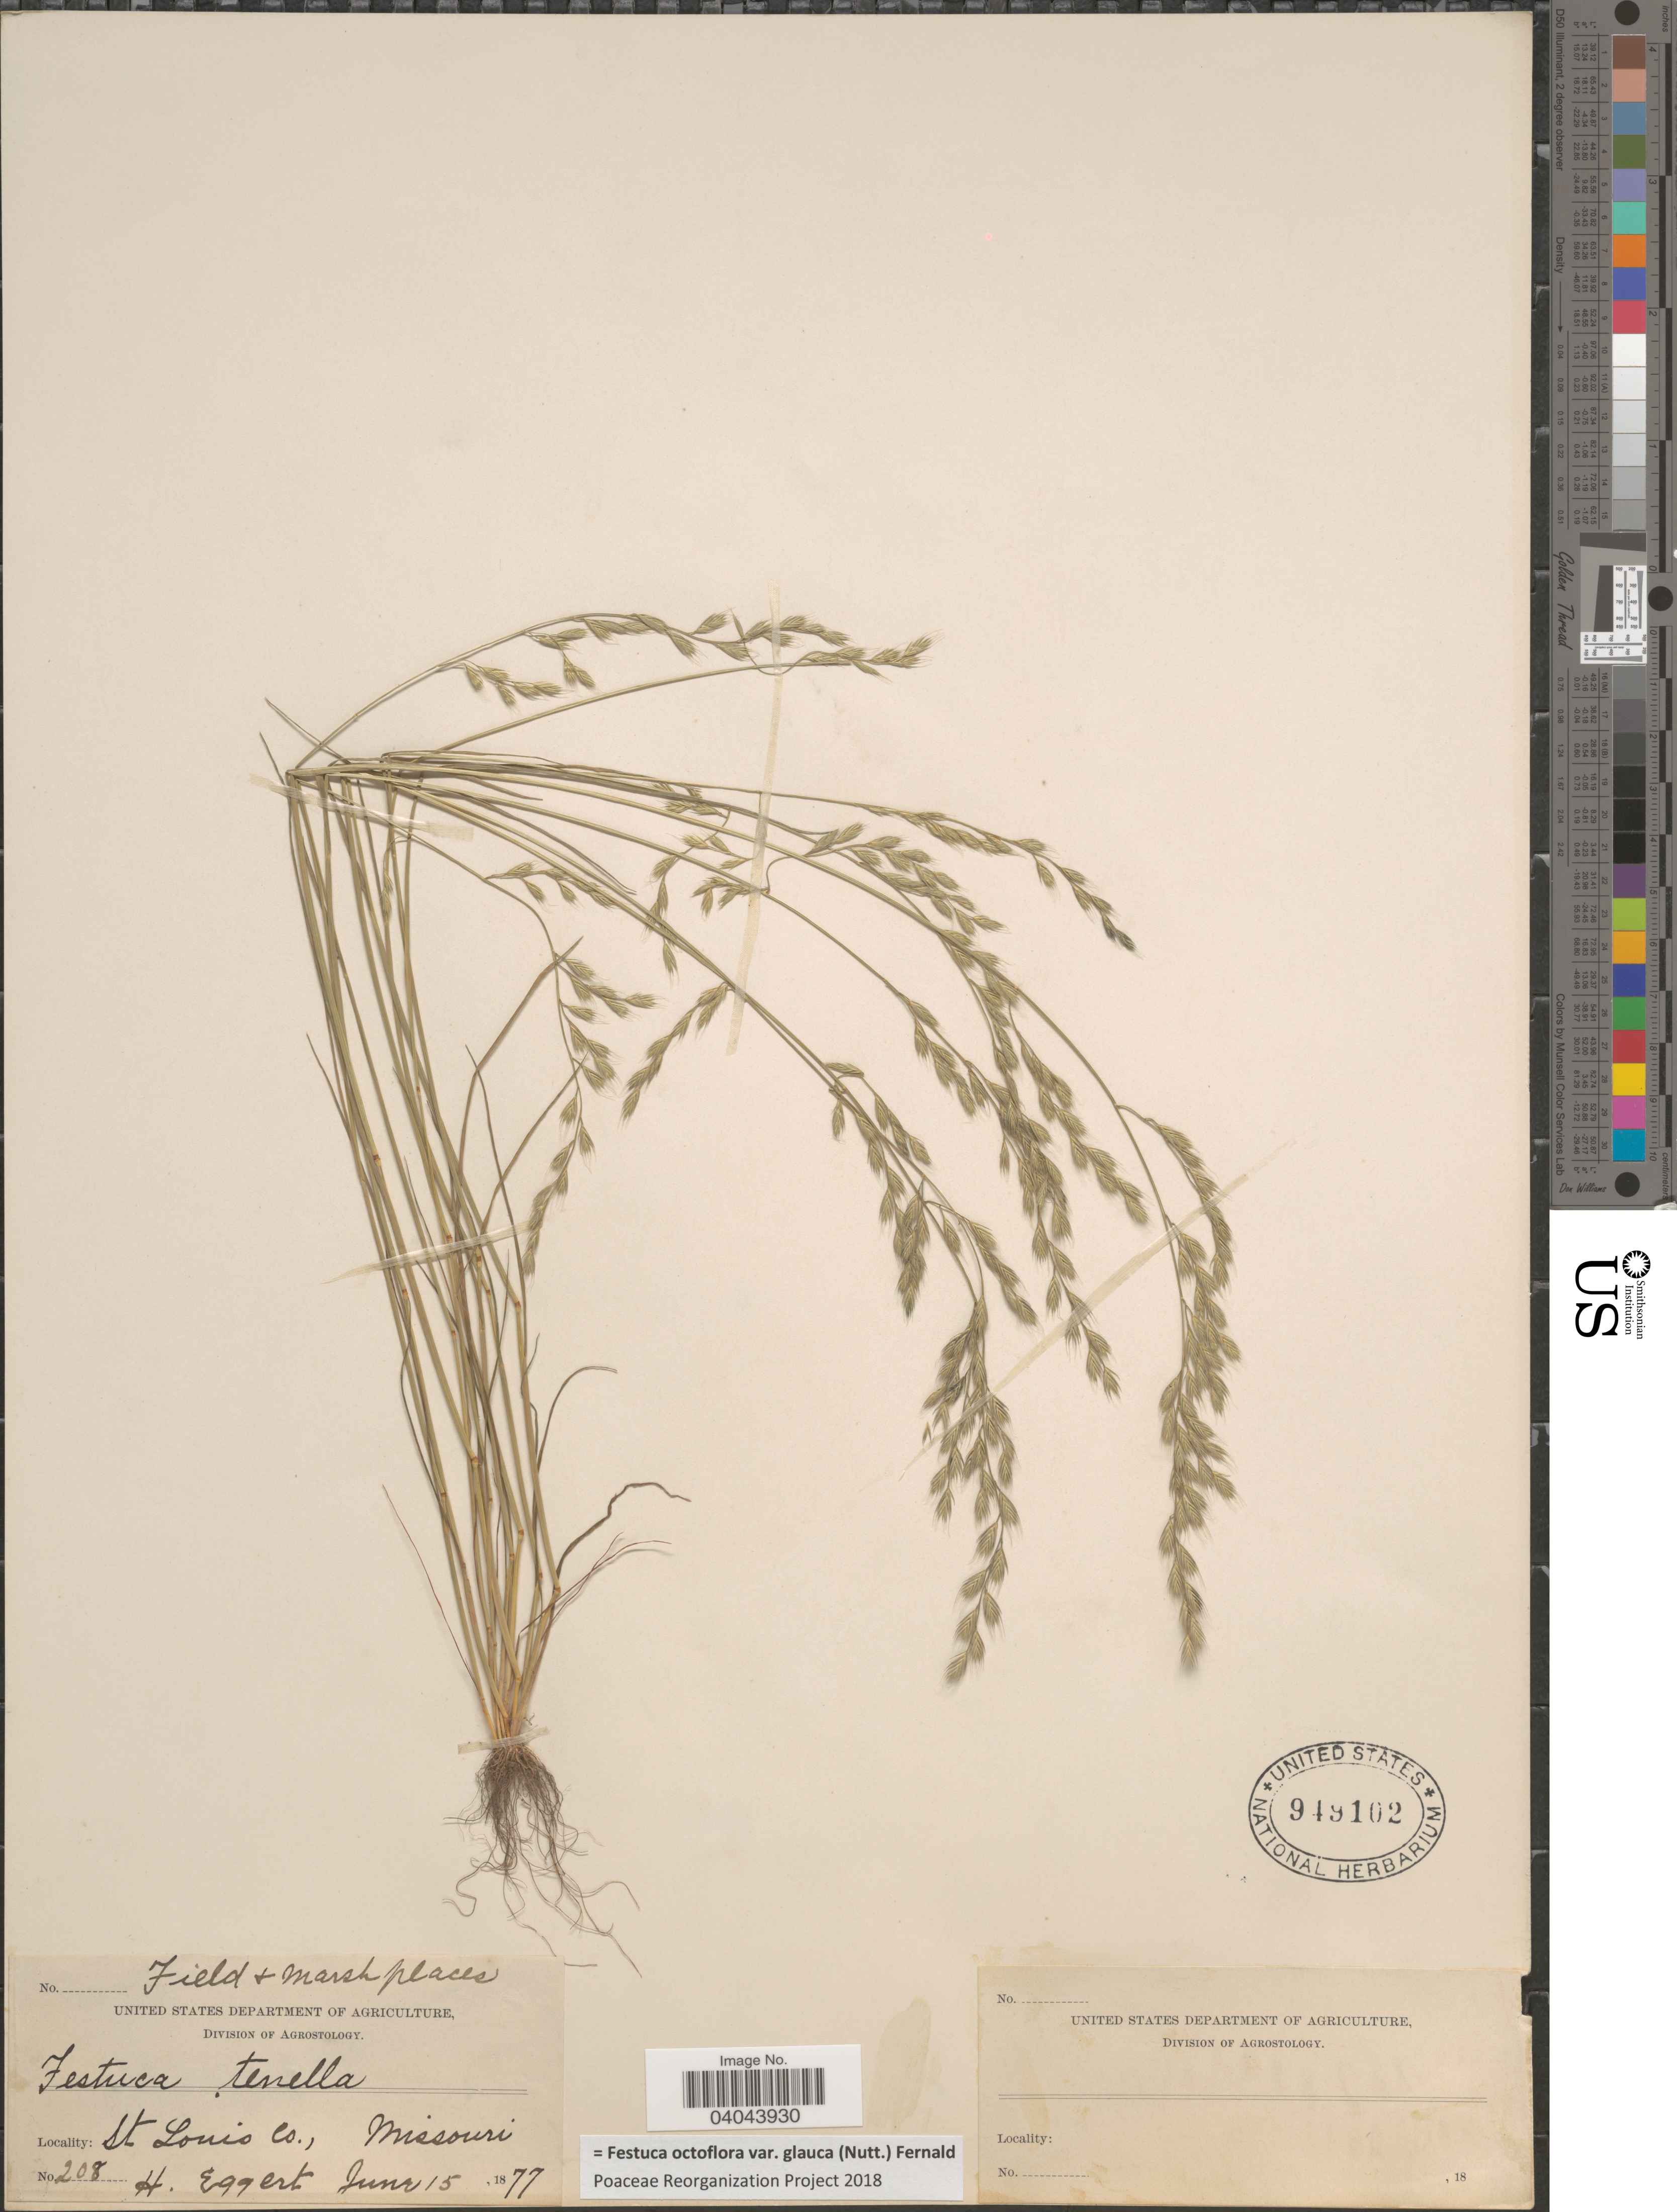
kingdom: Plantae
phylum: Tracheophyta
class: Liliopsida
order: Poales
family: Poaceae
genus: Festuca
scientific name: Festuca octoflora var. glauca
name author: (Nutt.) Fernald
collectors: H. Eggert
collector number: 208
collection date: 1877-06-15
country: United States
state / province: Missouri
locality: St. Louis Co.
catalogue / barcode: US 949102